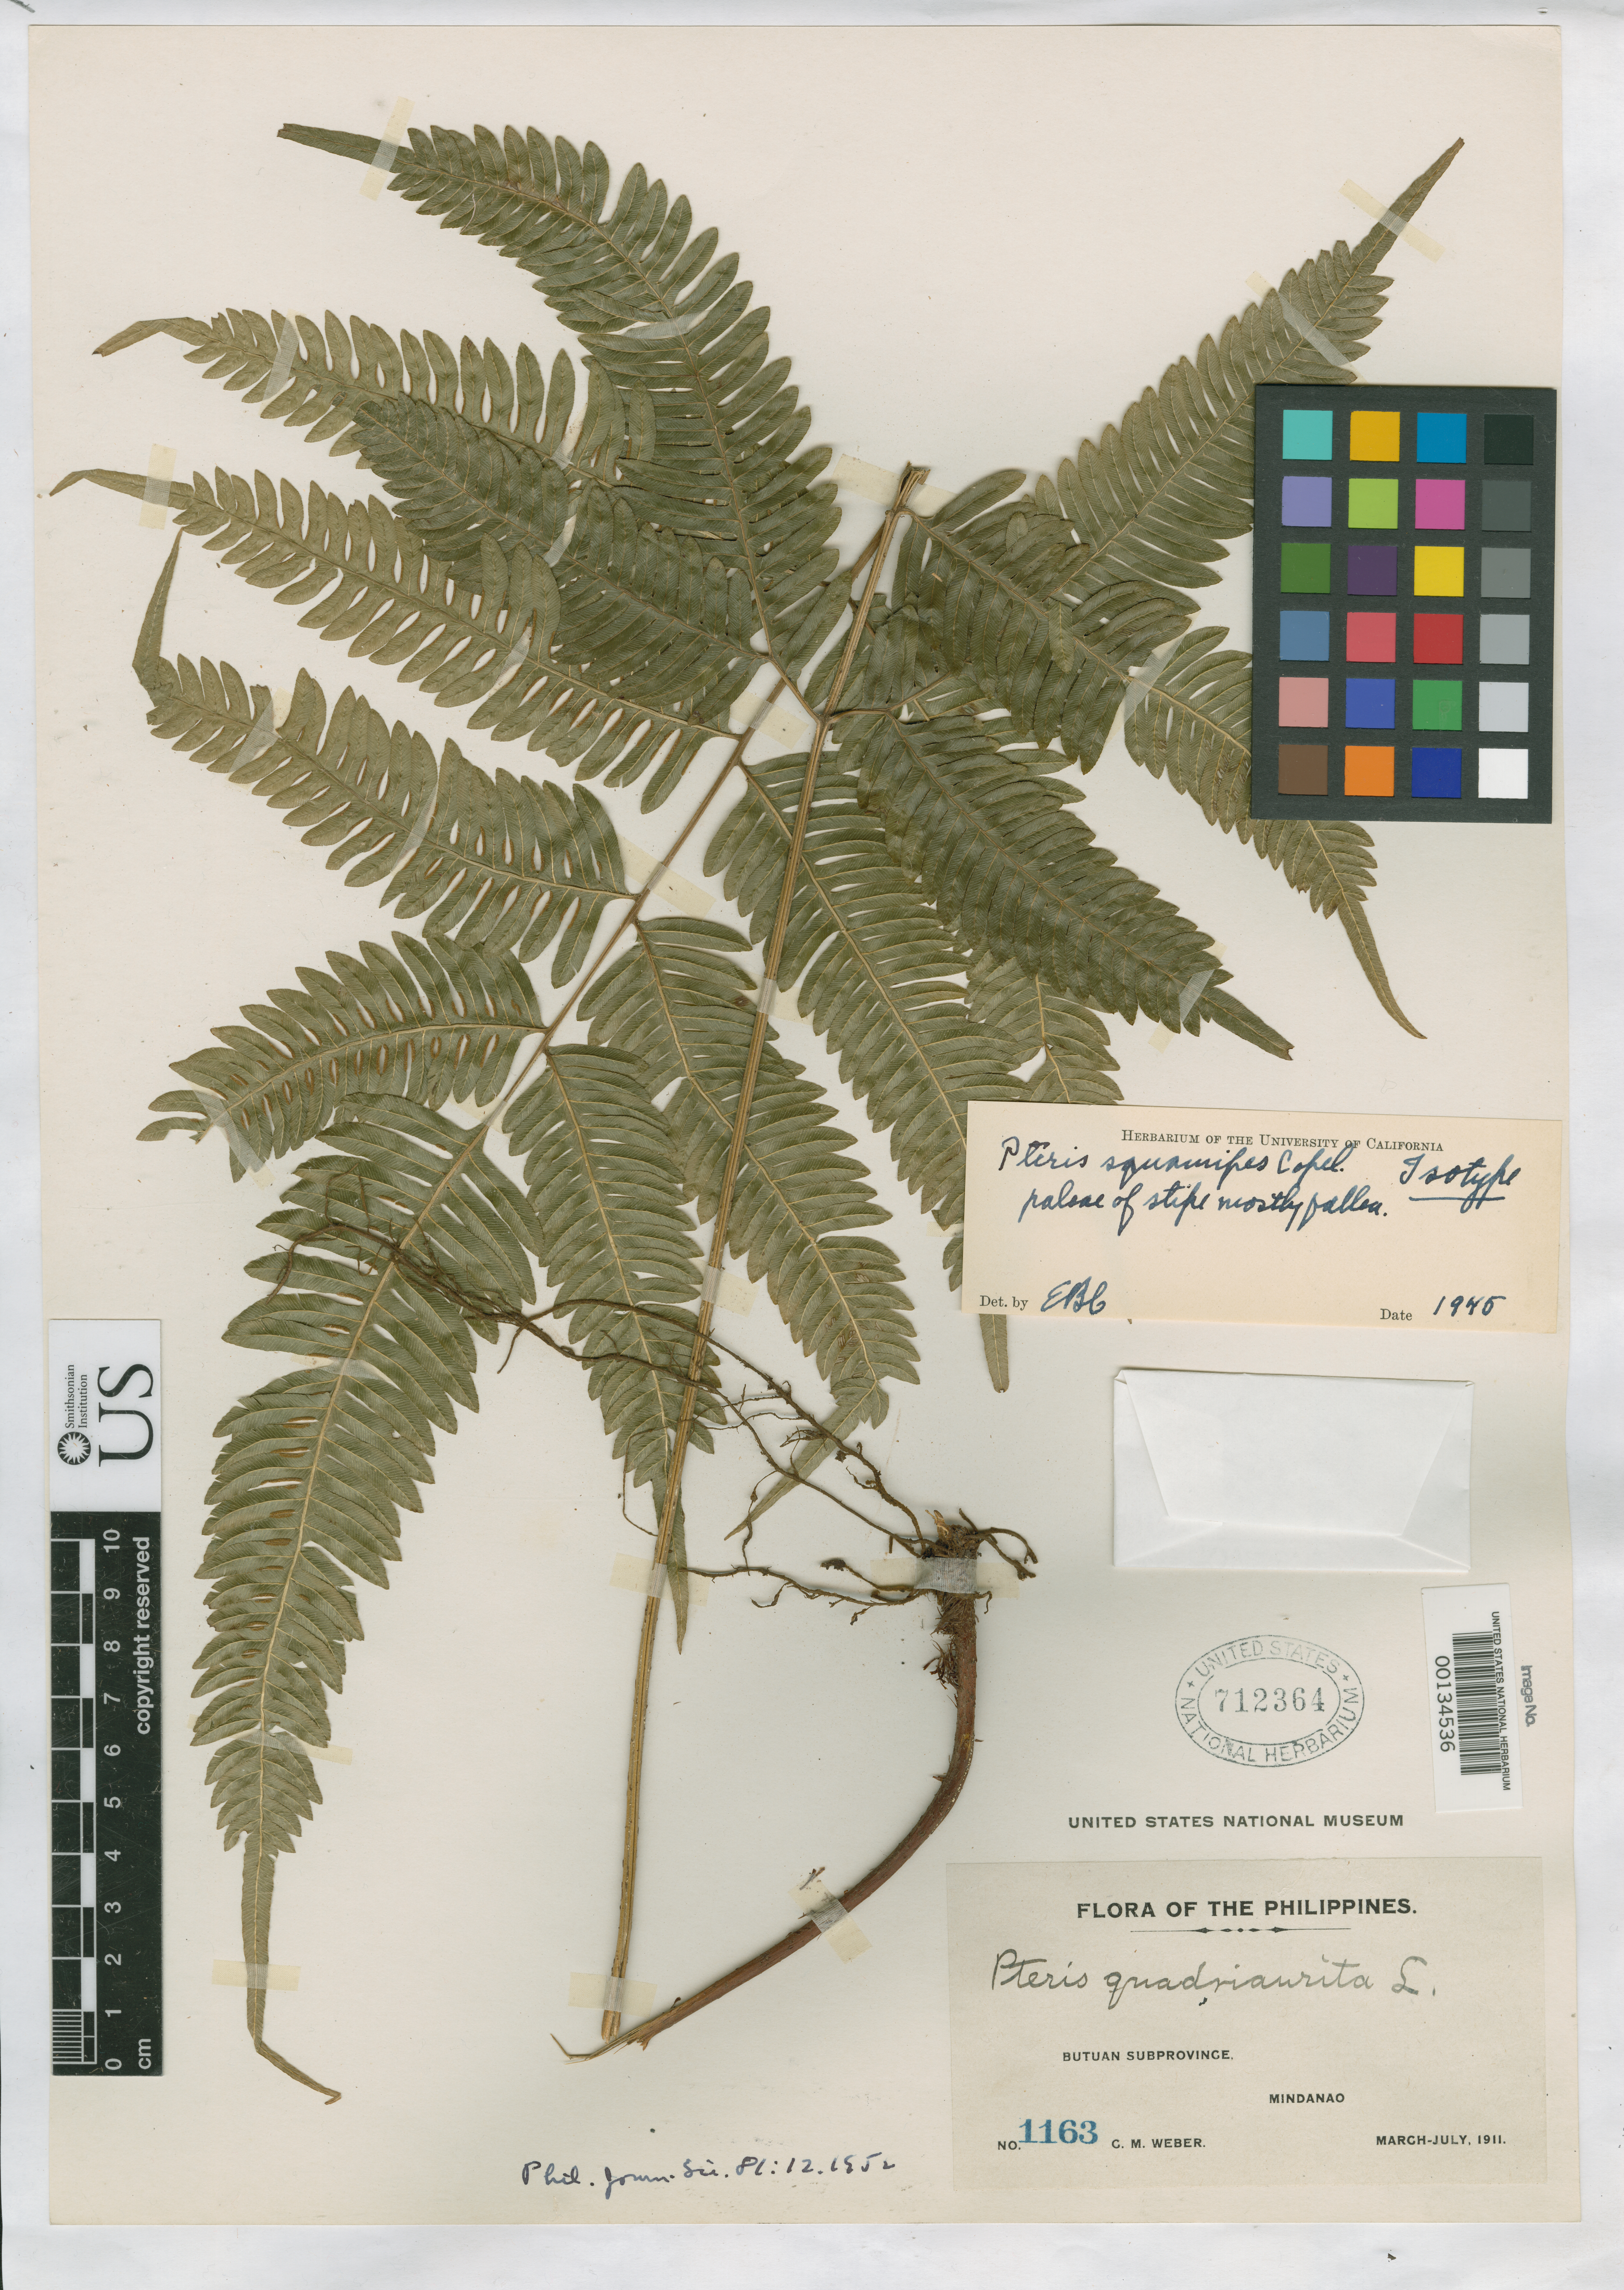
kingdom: Plantae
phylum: Tracheophyta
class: Polypodiopsida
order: Polypodiales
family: Pteridaceae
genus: Pteris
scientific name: Pteris squamipes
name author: Copel.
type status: Isotype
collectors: C. M. Weber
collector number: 1163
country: Philippines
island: Mindanao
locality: Butuan.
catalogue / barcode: US 712364